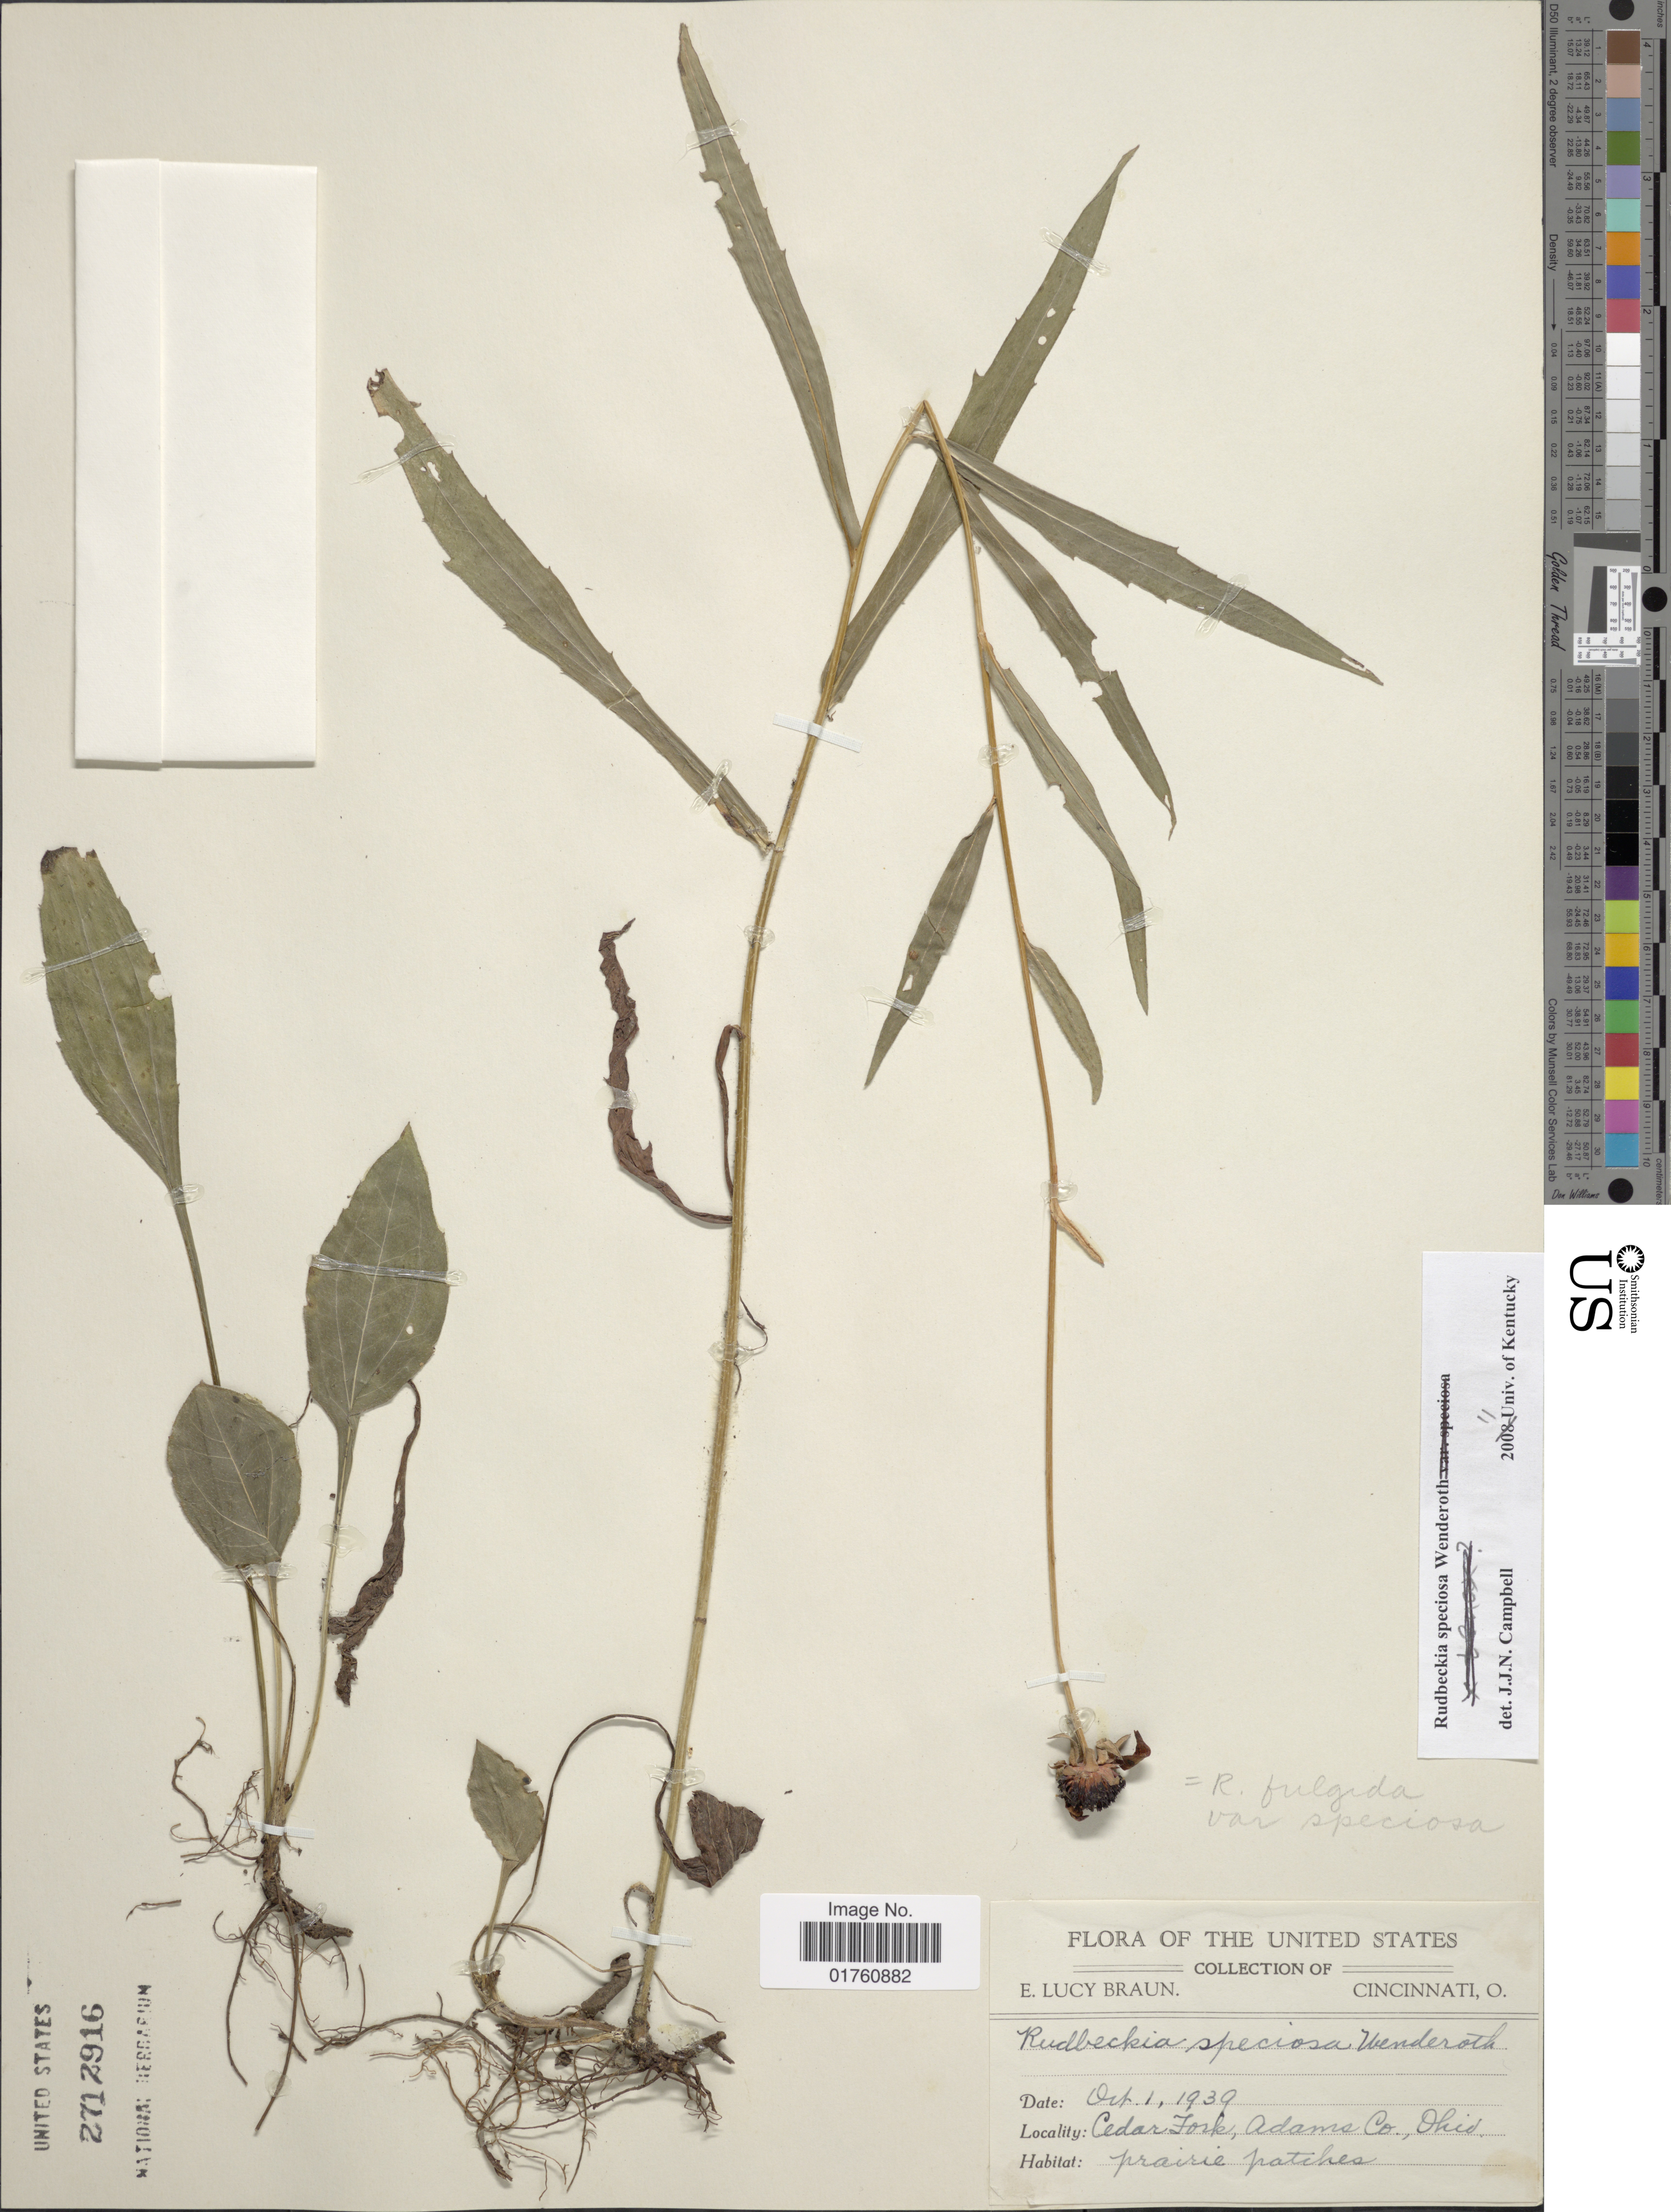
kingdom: Plantae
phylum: Tracheophyta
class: Magnoliopsida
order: Asterales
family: Asteraceae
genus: Rudbeckia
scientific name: Rudbeckia fulgida var. speciosa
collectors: E. L. Braun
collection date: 1939-10-01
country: United States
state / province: Ohio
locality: Cedar Fork, Adams Co, prairie patches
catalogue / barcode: US 2712916